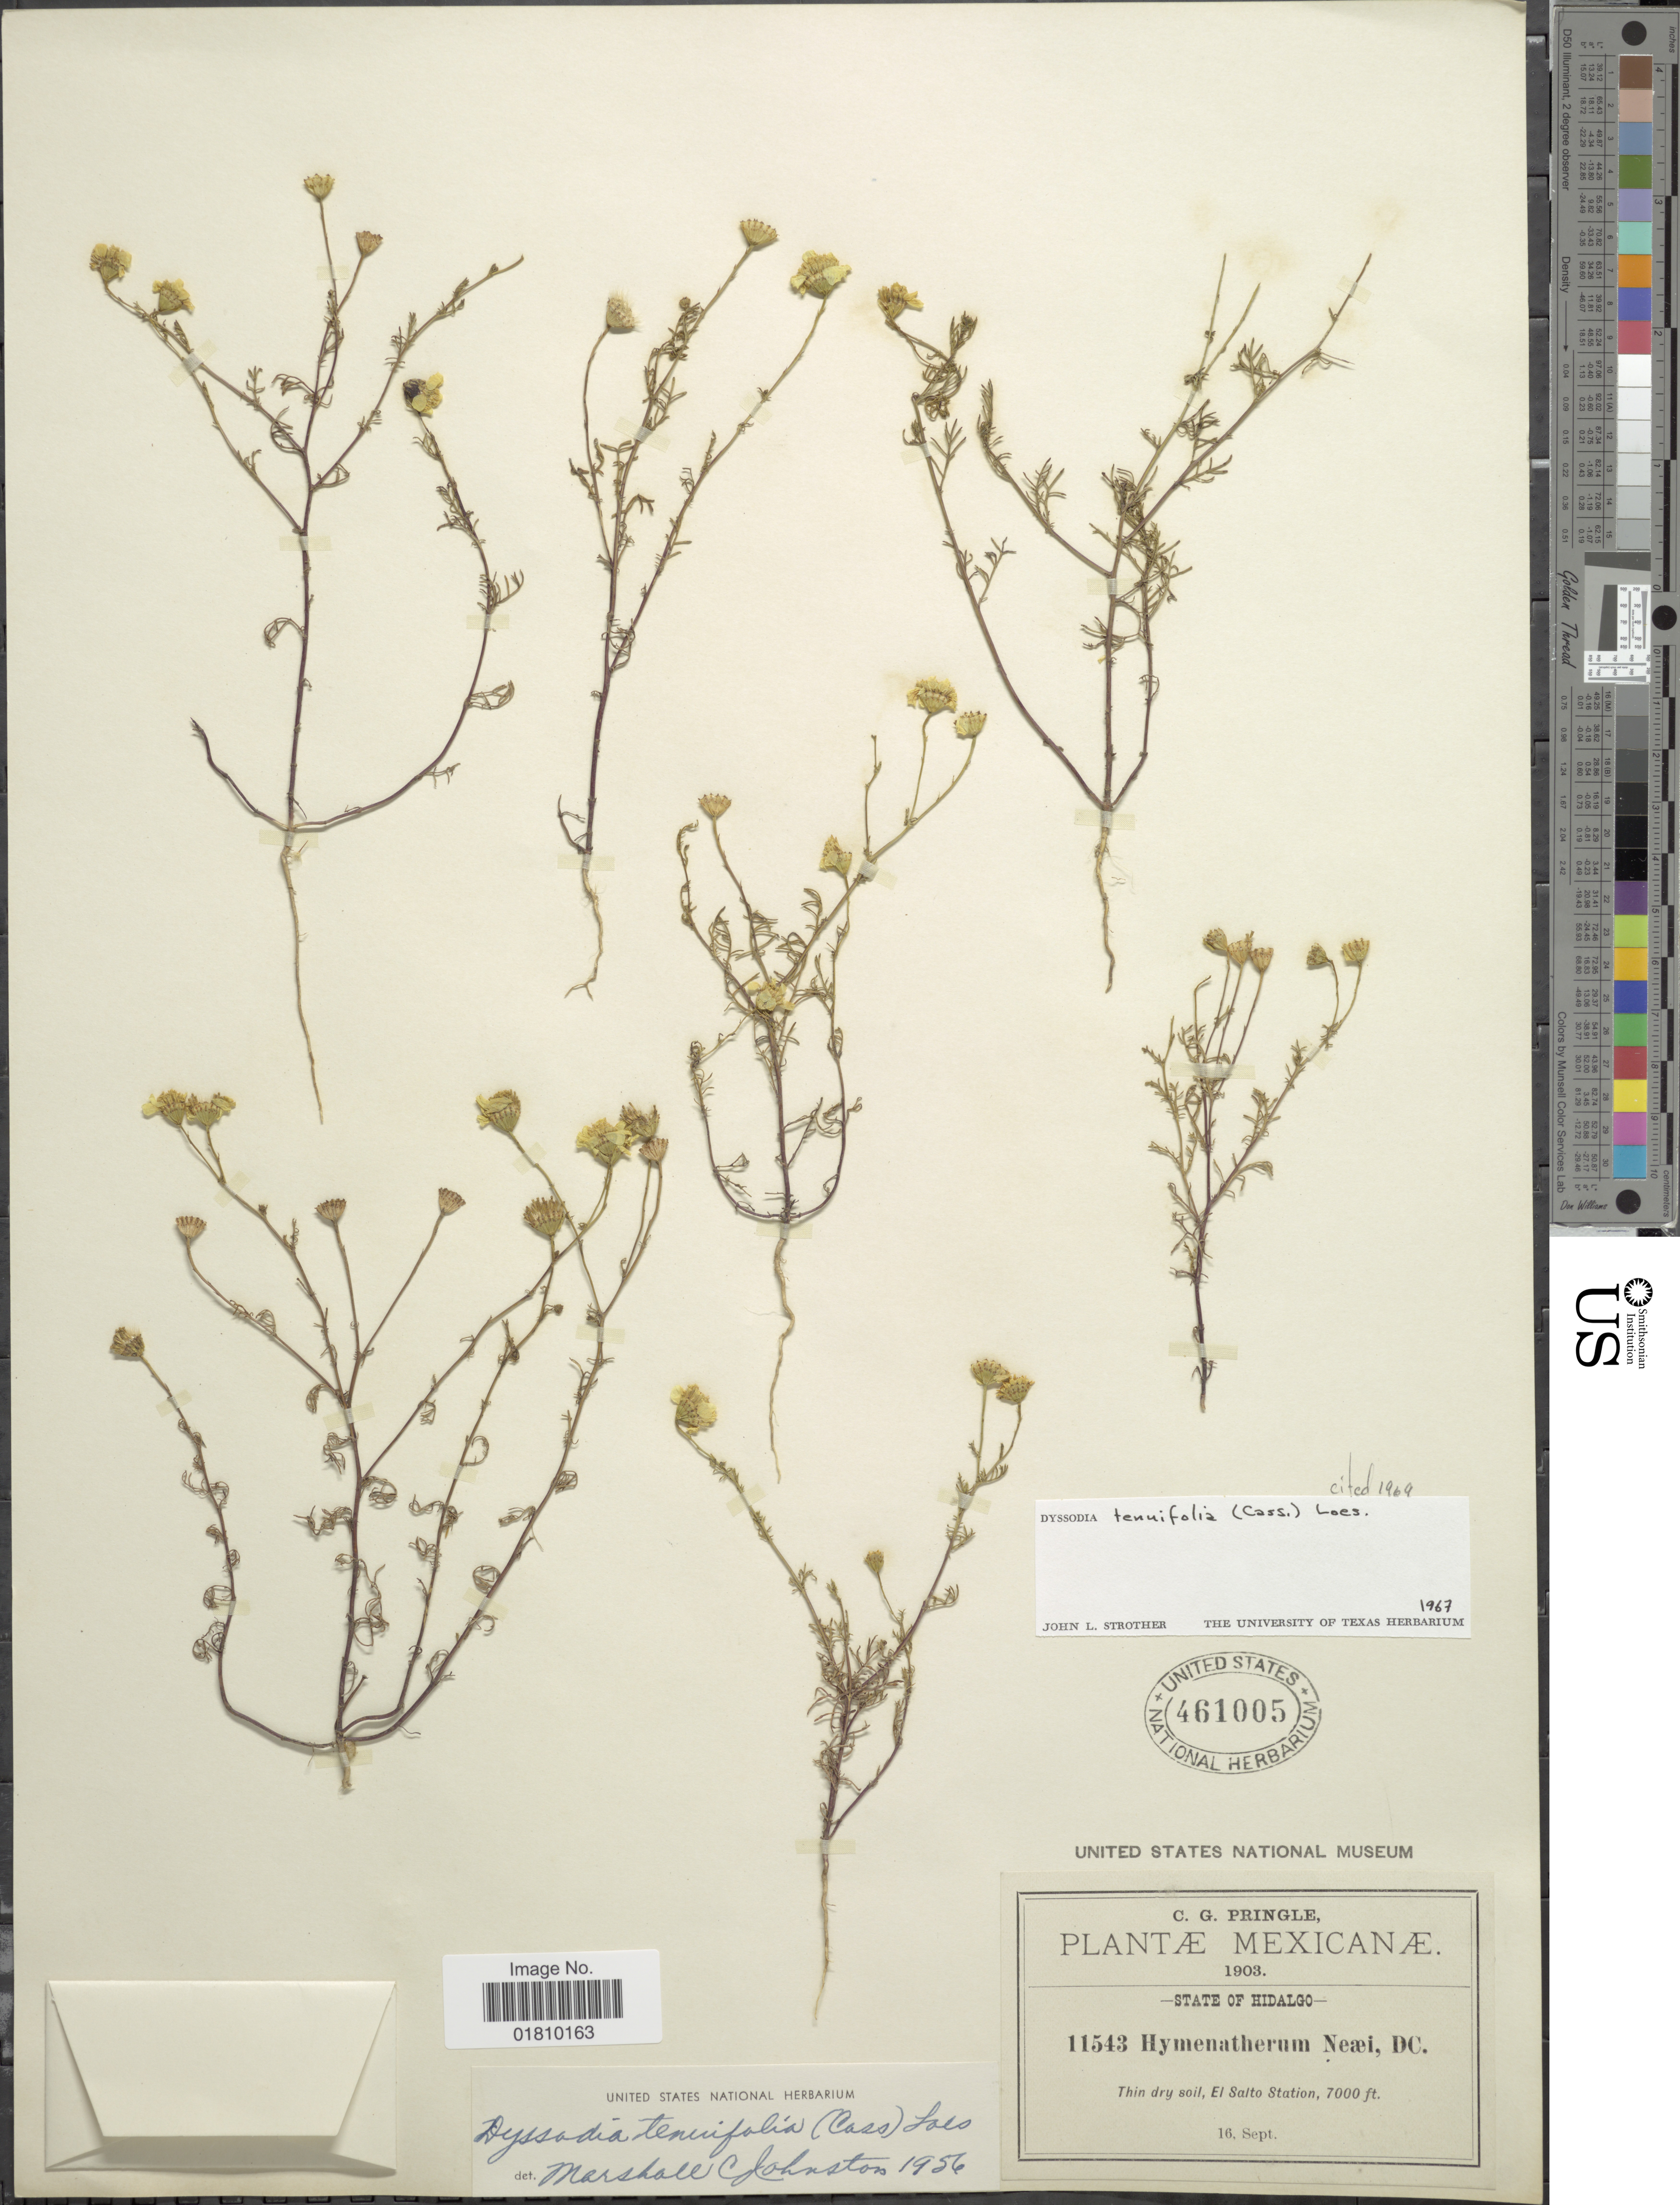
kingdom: Plantae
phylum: Tracheophyta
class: Magnoliopsida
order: Asterales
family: Asteraceae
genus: Thymophylla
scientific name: Thymophylla tenuifolia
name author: (Cass.) Rydb.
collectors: C. G. Pringle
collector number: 11543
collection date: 1903-09-16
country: Mexico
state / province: Hidalgo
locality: Thin dr soil, El Salto Station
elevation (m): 2134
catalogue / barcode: US 461005